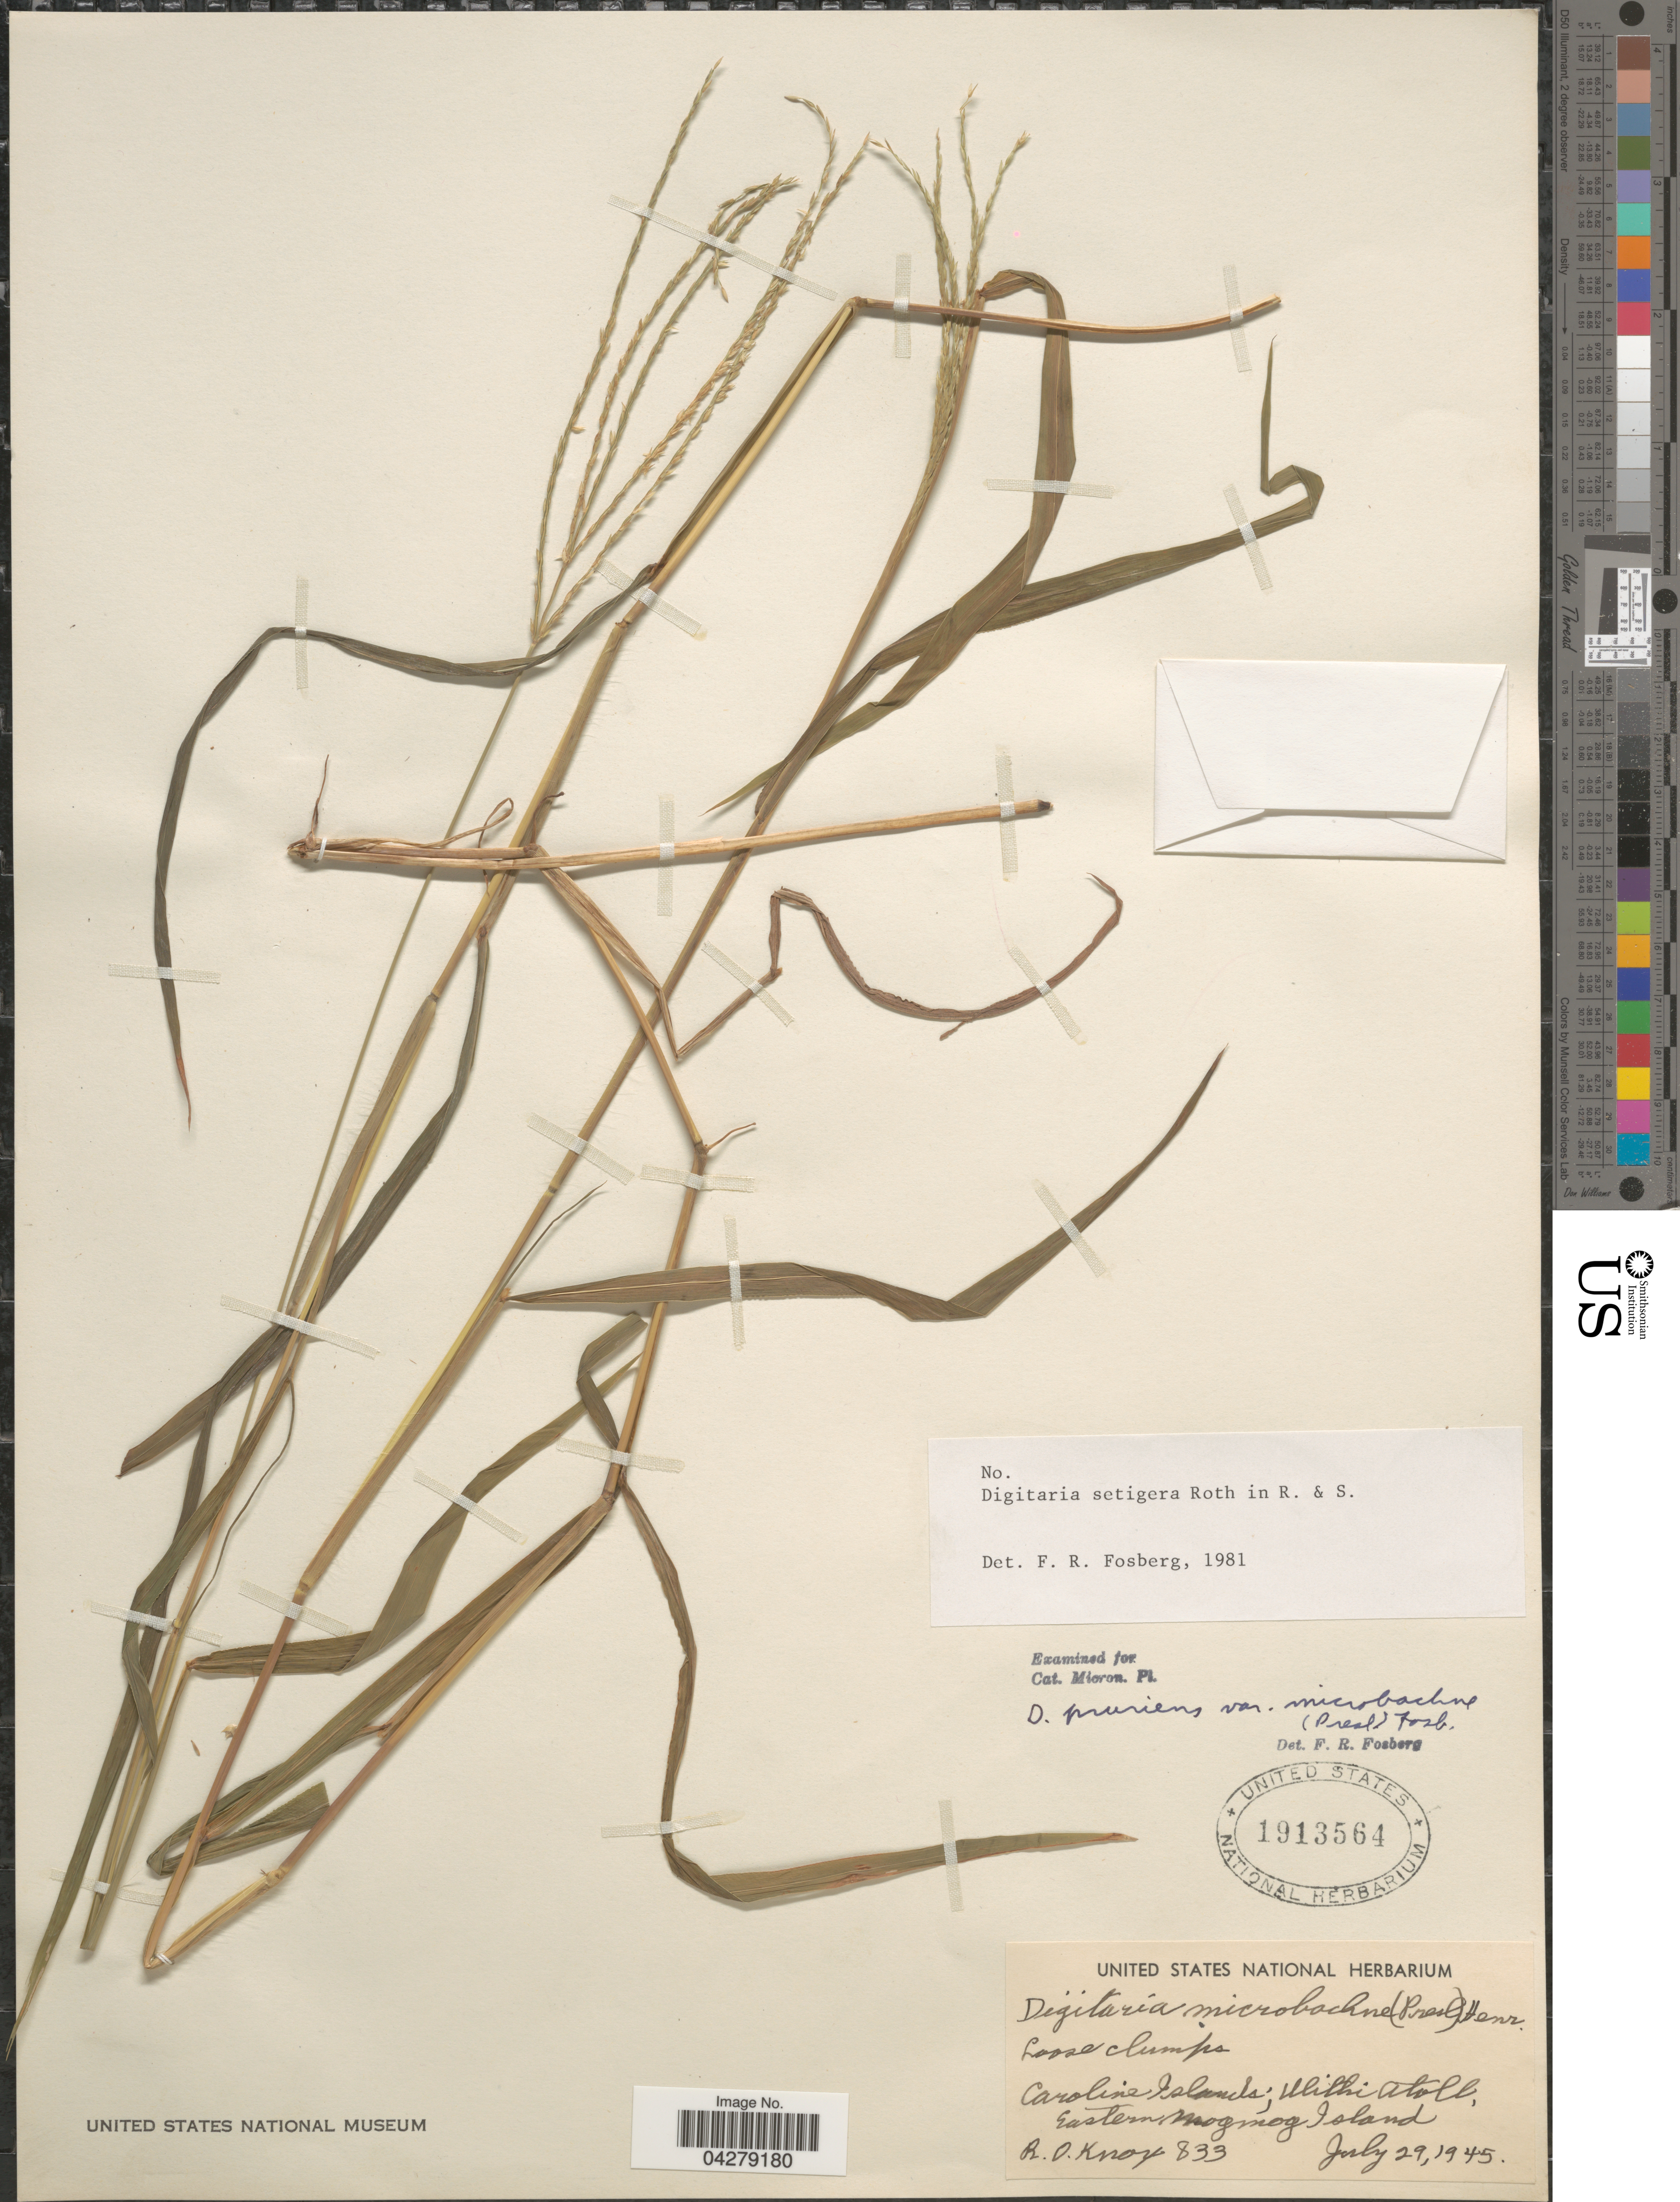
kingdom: Plantae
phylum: Tracheophyta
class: Liliopsida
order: Poales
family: Poaceae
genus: Digitaria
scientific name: Digitaria setigera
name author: Roth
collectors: R. O. Knox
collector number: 833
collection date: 1945-07-29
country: Micronesia, Federated States of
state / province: Yap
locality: Caroline Islands; Ulithi Atoll, Easter Mogmog Island.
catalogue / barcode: US 1913564